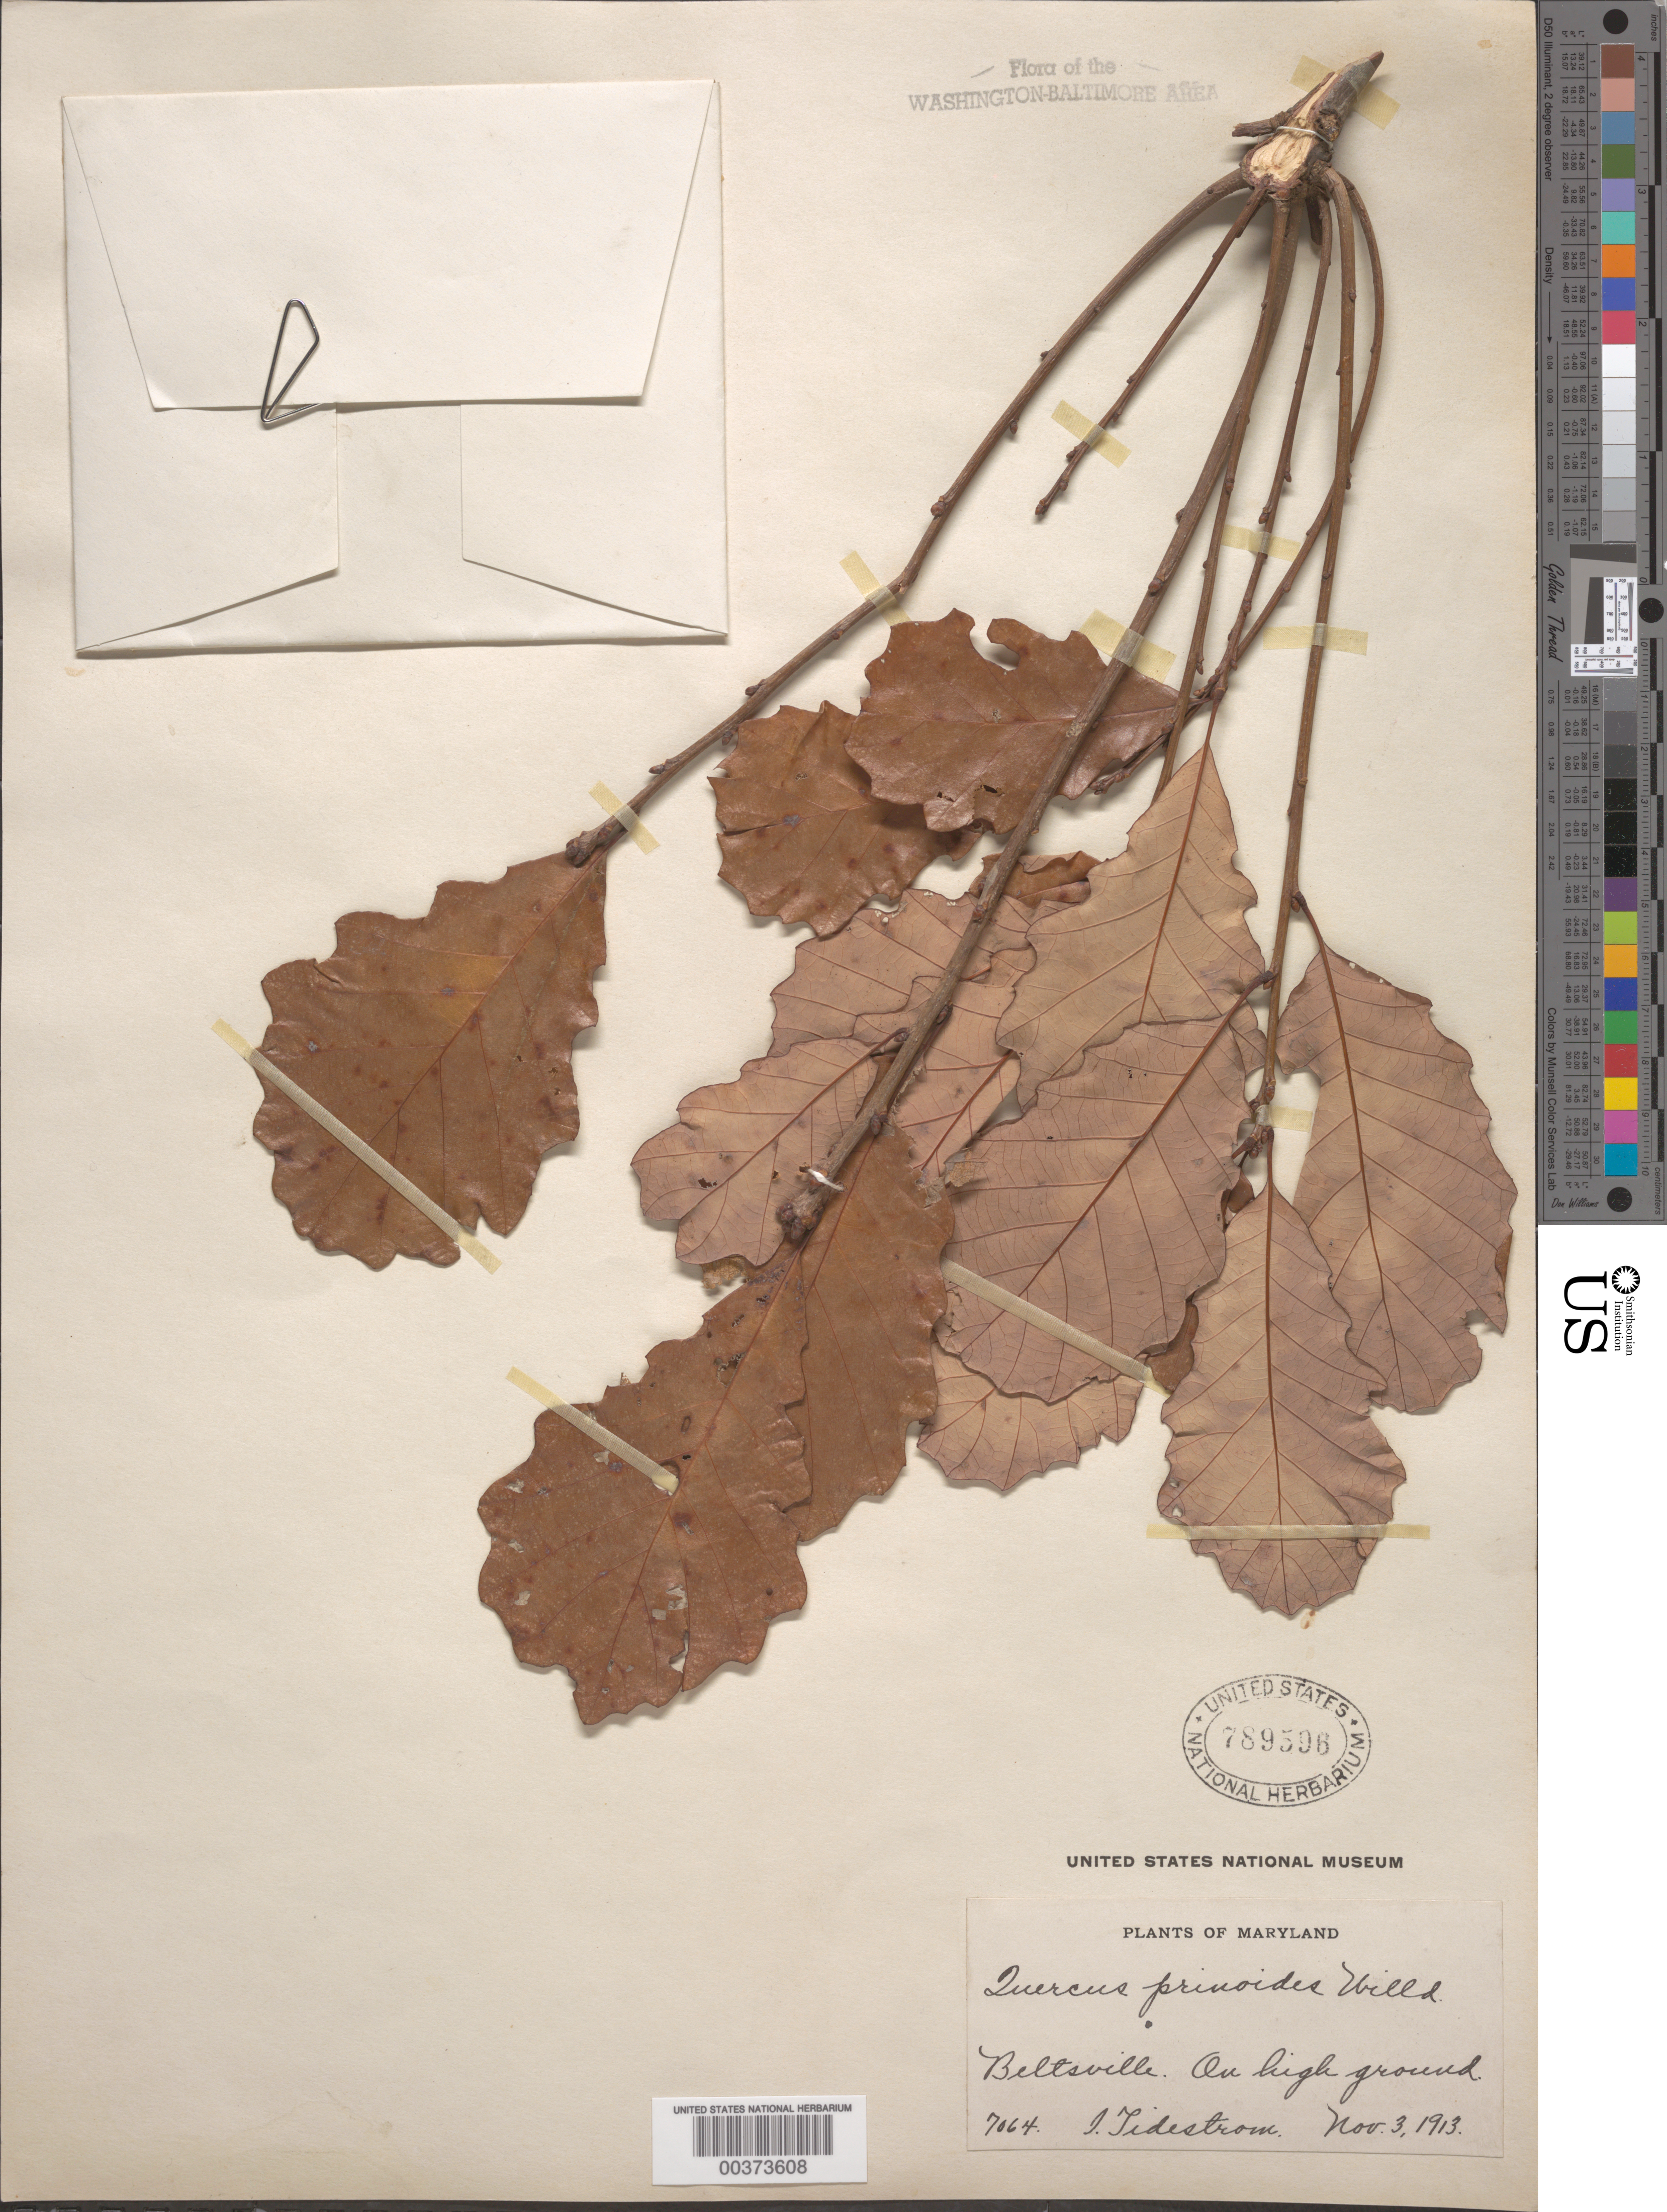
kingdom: Plantae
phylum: Tracheophyta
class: Magnoliopsida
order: Fagales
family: Fagaceae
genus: Quercus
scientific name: Quercus prinoides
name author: Willd.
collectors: I. F. Tidestrom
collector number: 7064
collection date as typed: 03 Nov 1913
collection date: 1913-11-03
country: United States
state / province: Maryland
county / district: Prince George's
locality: Beltsville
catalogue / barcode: US 789596